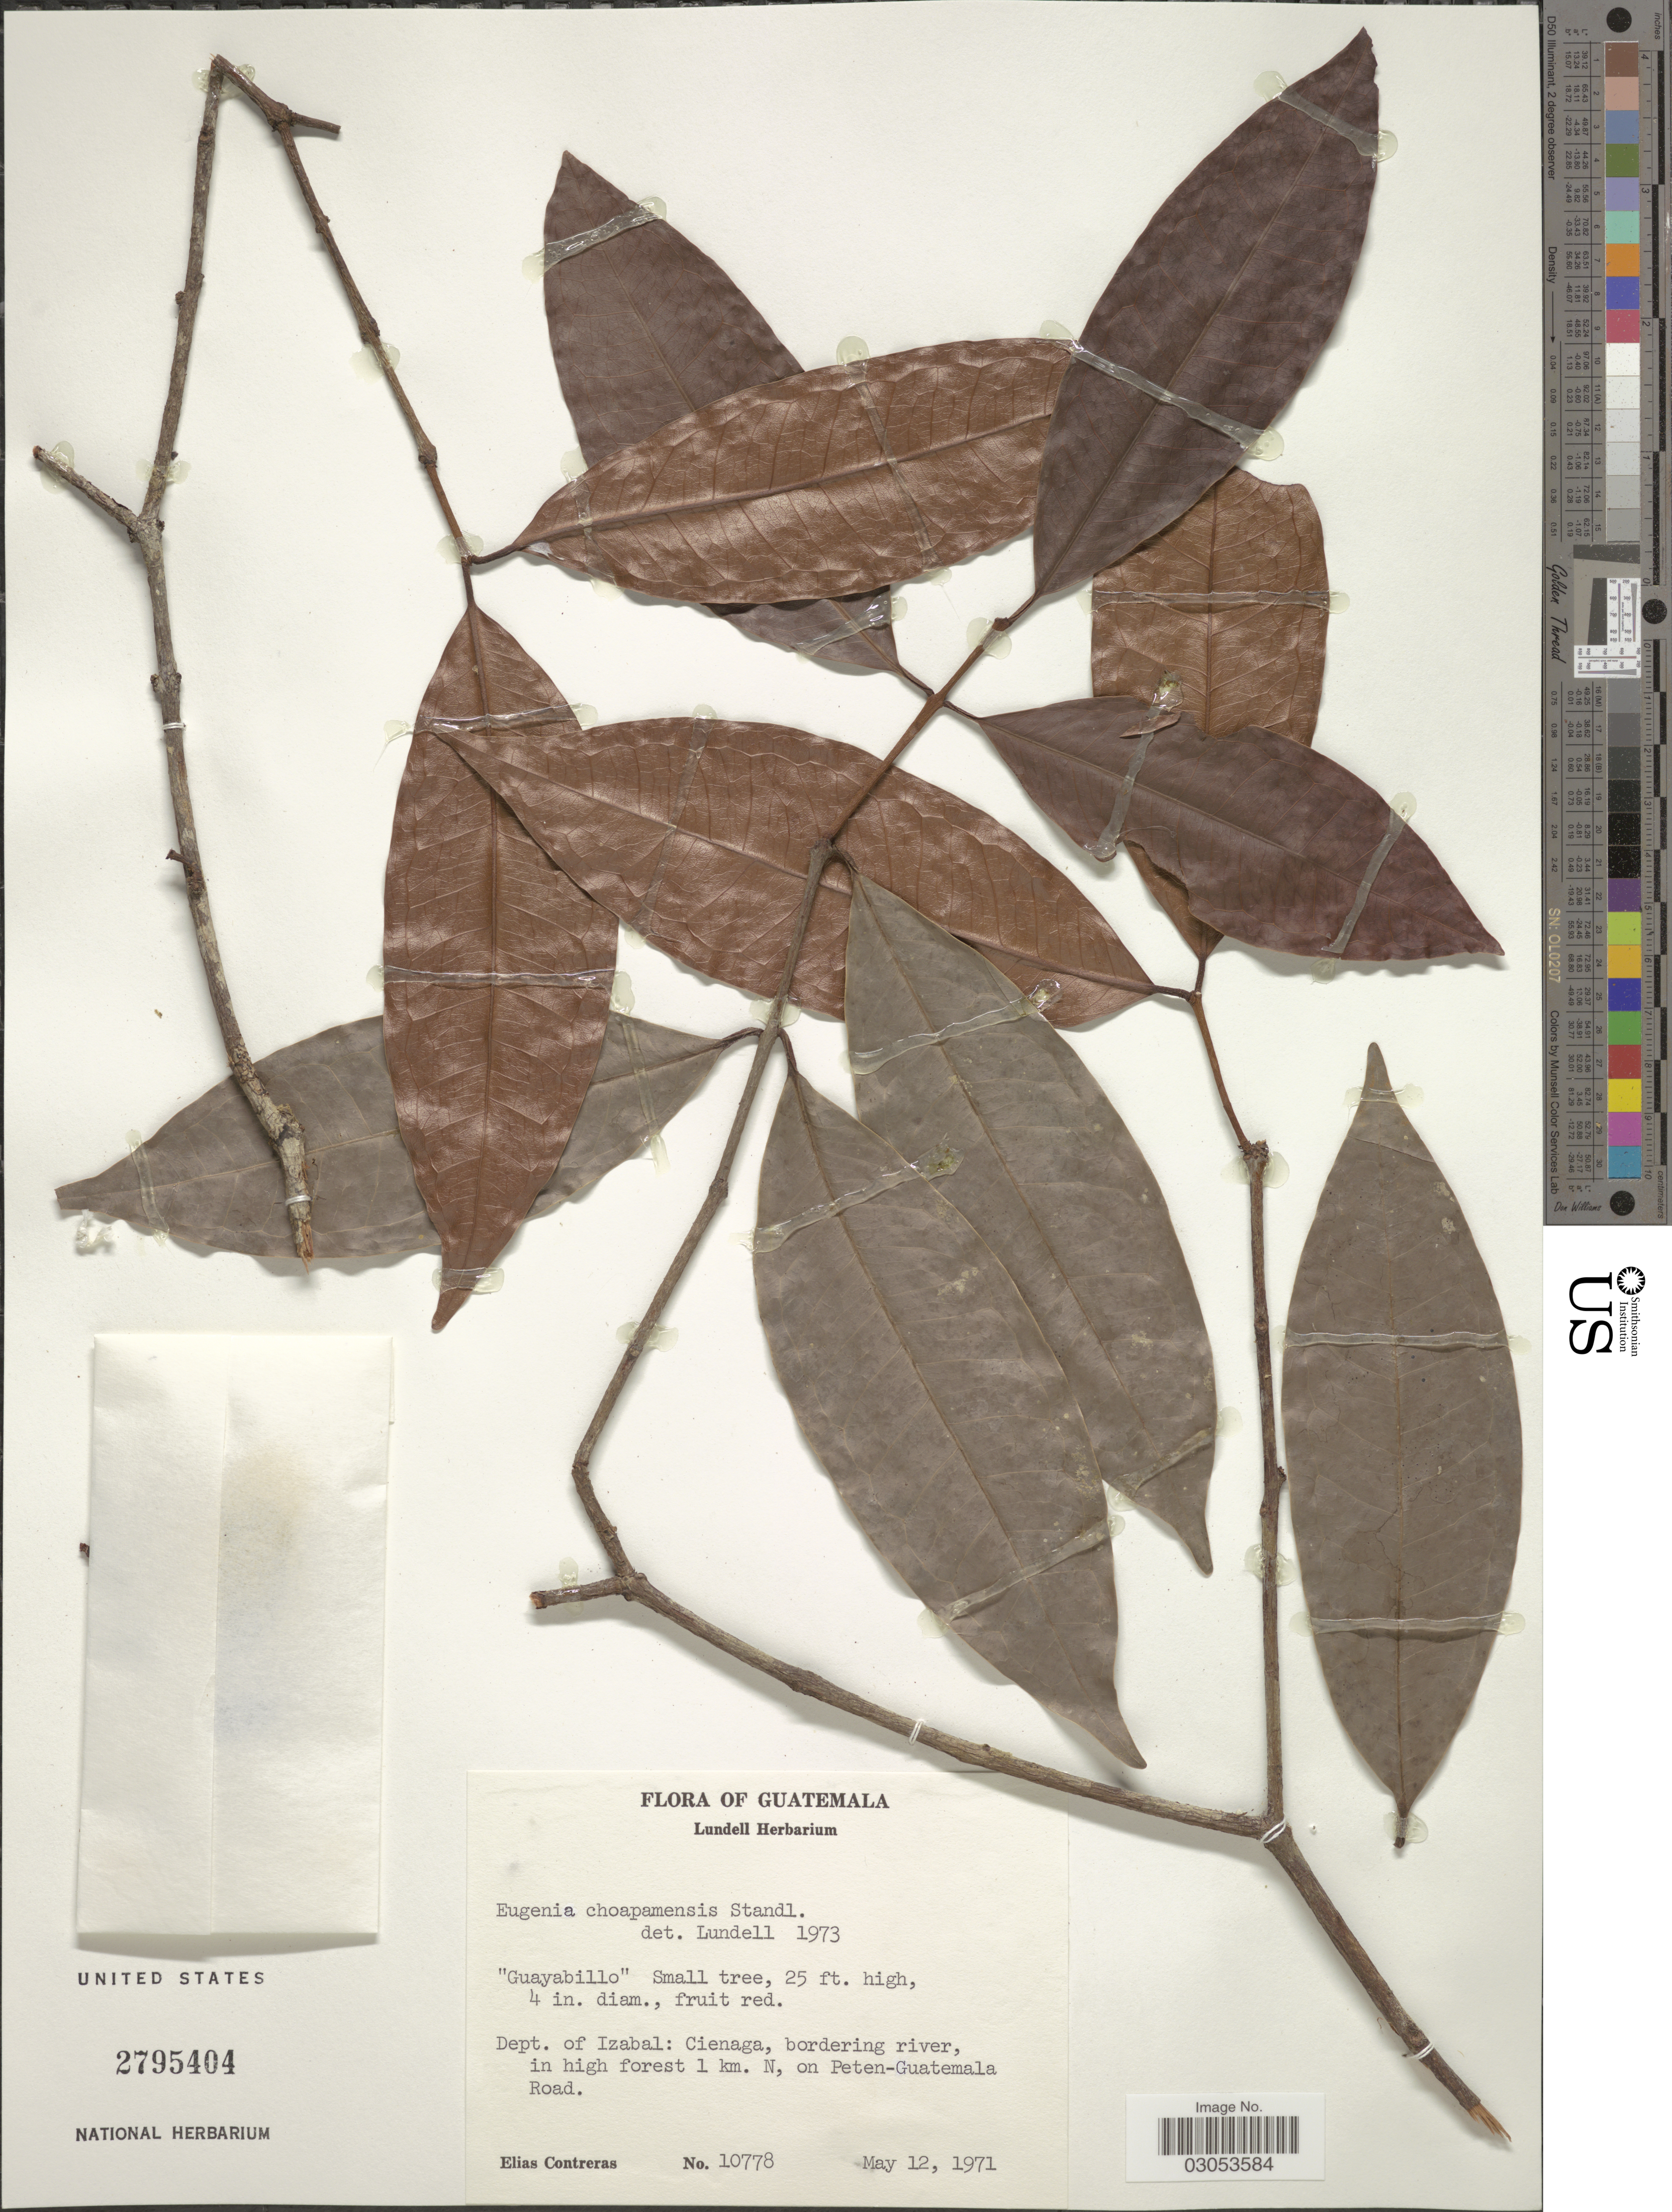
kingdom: Plantae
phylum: Tracheophyta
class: Magnoliopsida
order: Myrtales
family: Myrtaceae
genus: Eugenia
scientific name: Eugenia choapamensis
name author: Standl.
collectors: E. Contreras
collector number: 10778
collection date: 1971-05-12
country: Guatemala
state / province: Izabal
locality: Dept. of Izabal: Cienaga, bordering river, in high forest 1 km. N, on Peten-Guatemala Road.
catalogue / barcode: US 2795404